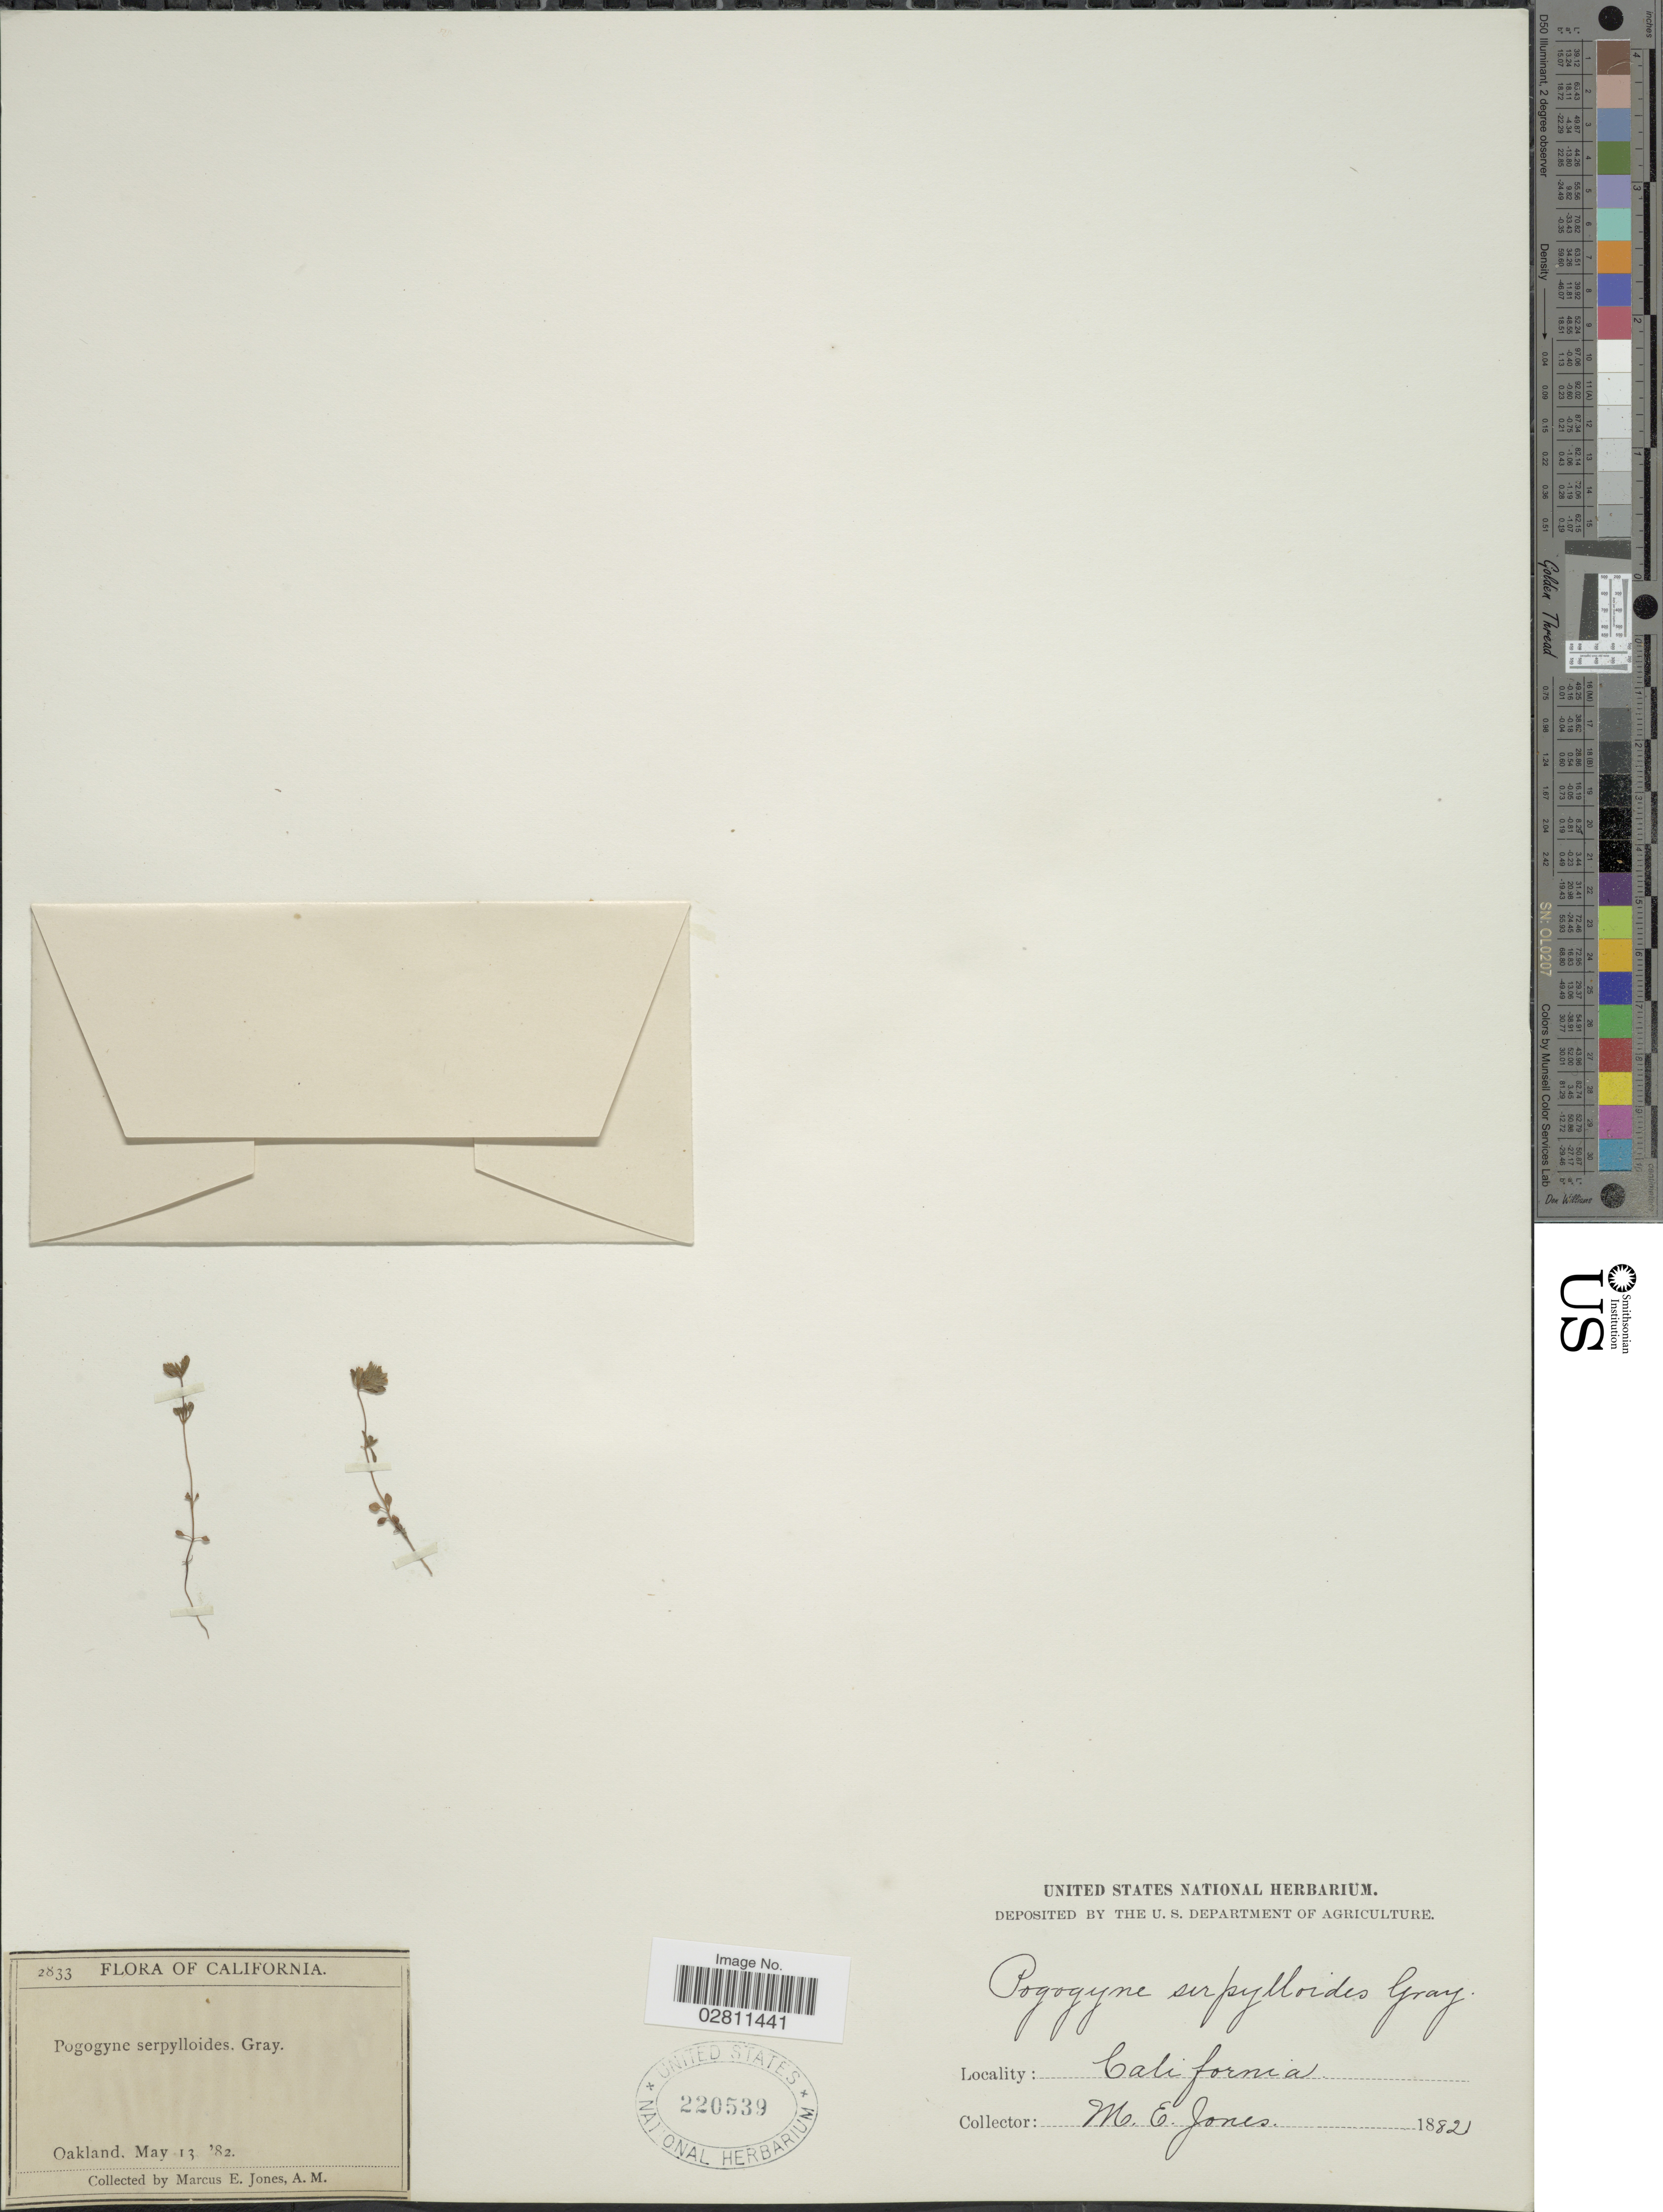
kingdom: Plantae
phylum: Tracheophyta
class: Magnoliopsida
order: Lamiales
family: Lamiaceae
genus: Pogogyne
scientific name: Pogogyne serpylloides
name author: (Torr.) A. Gray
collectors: M. E. Jones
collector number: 2833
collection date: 1882-05-13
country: United States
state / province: California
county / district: Alameda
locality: Oakland.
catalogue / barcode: US 220539